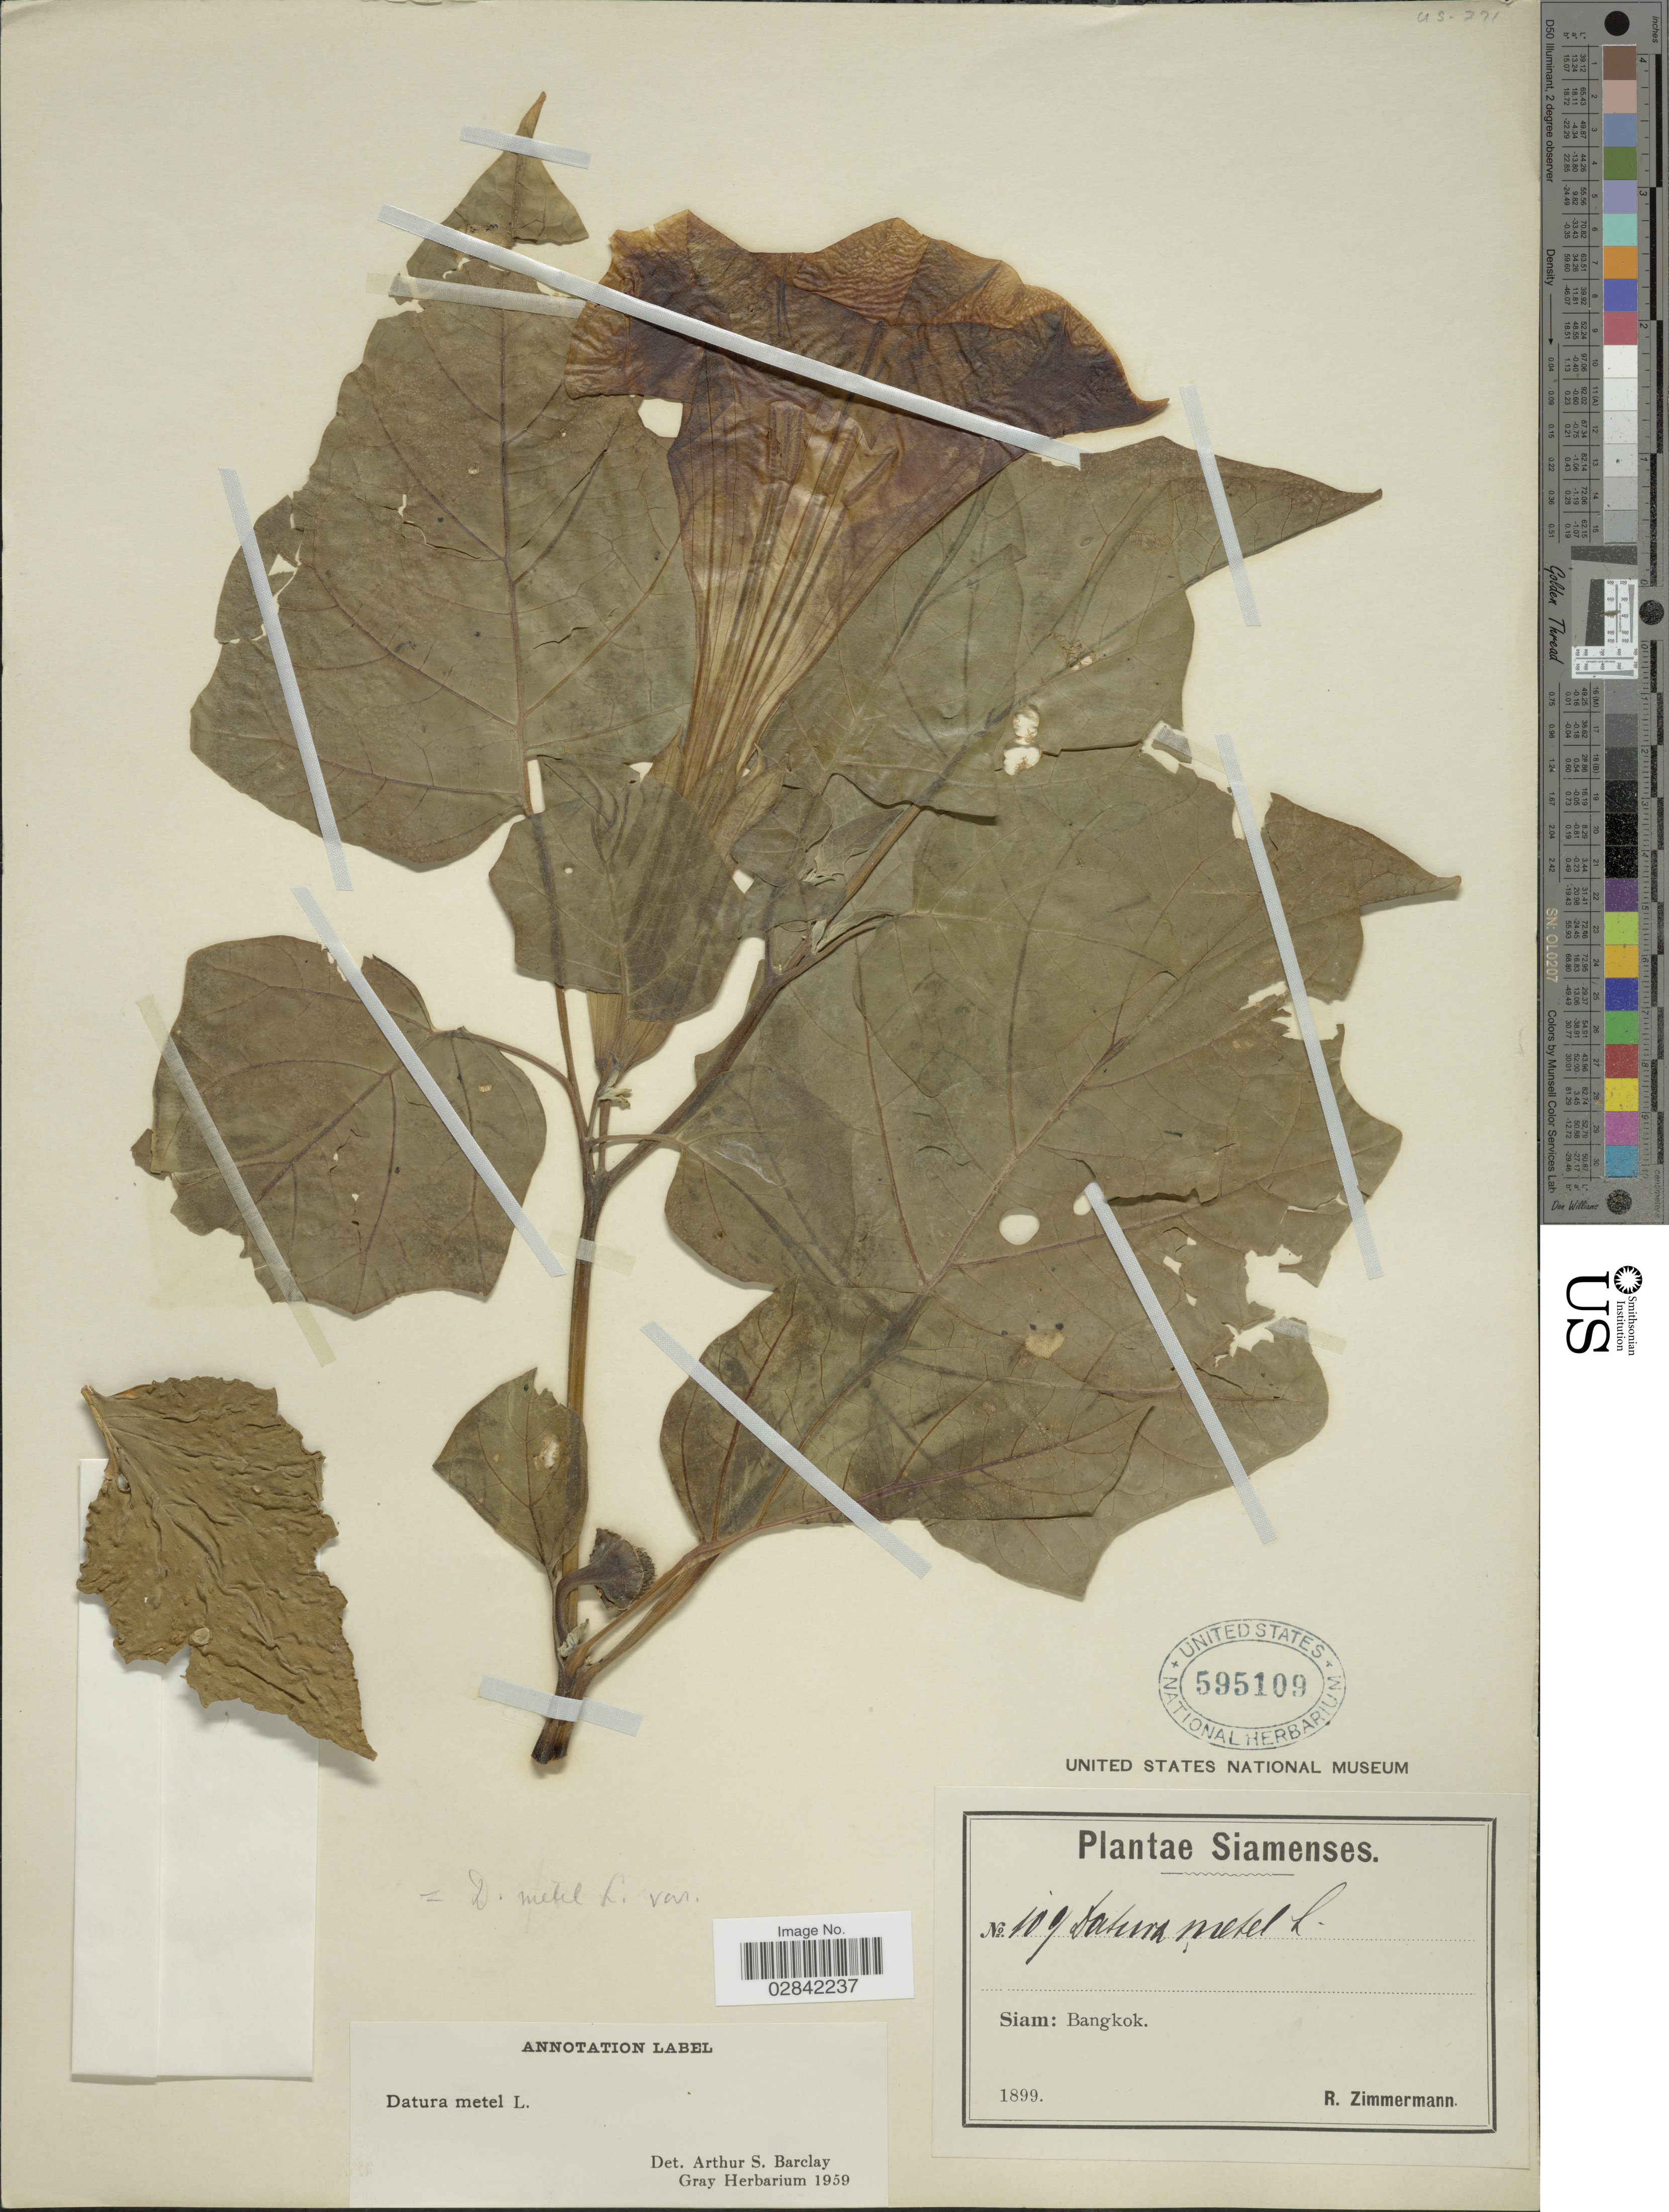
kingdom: Plantae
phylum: Tracheophyta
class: Magnoliopsida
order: Solanales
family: Solanaceae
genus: Datura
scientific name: Datura metel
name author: L.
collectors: R. Zimmermann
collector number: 109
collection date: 1899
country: Thailand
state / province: Bangkok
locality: Siam: Bangkok.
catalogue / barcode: US 595109